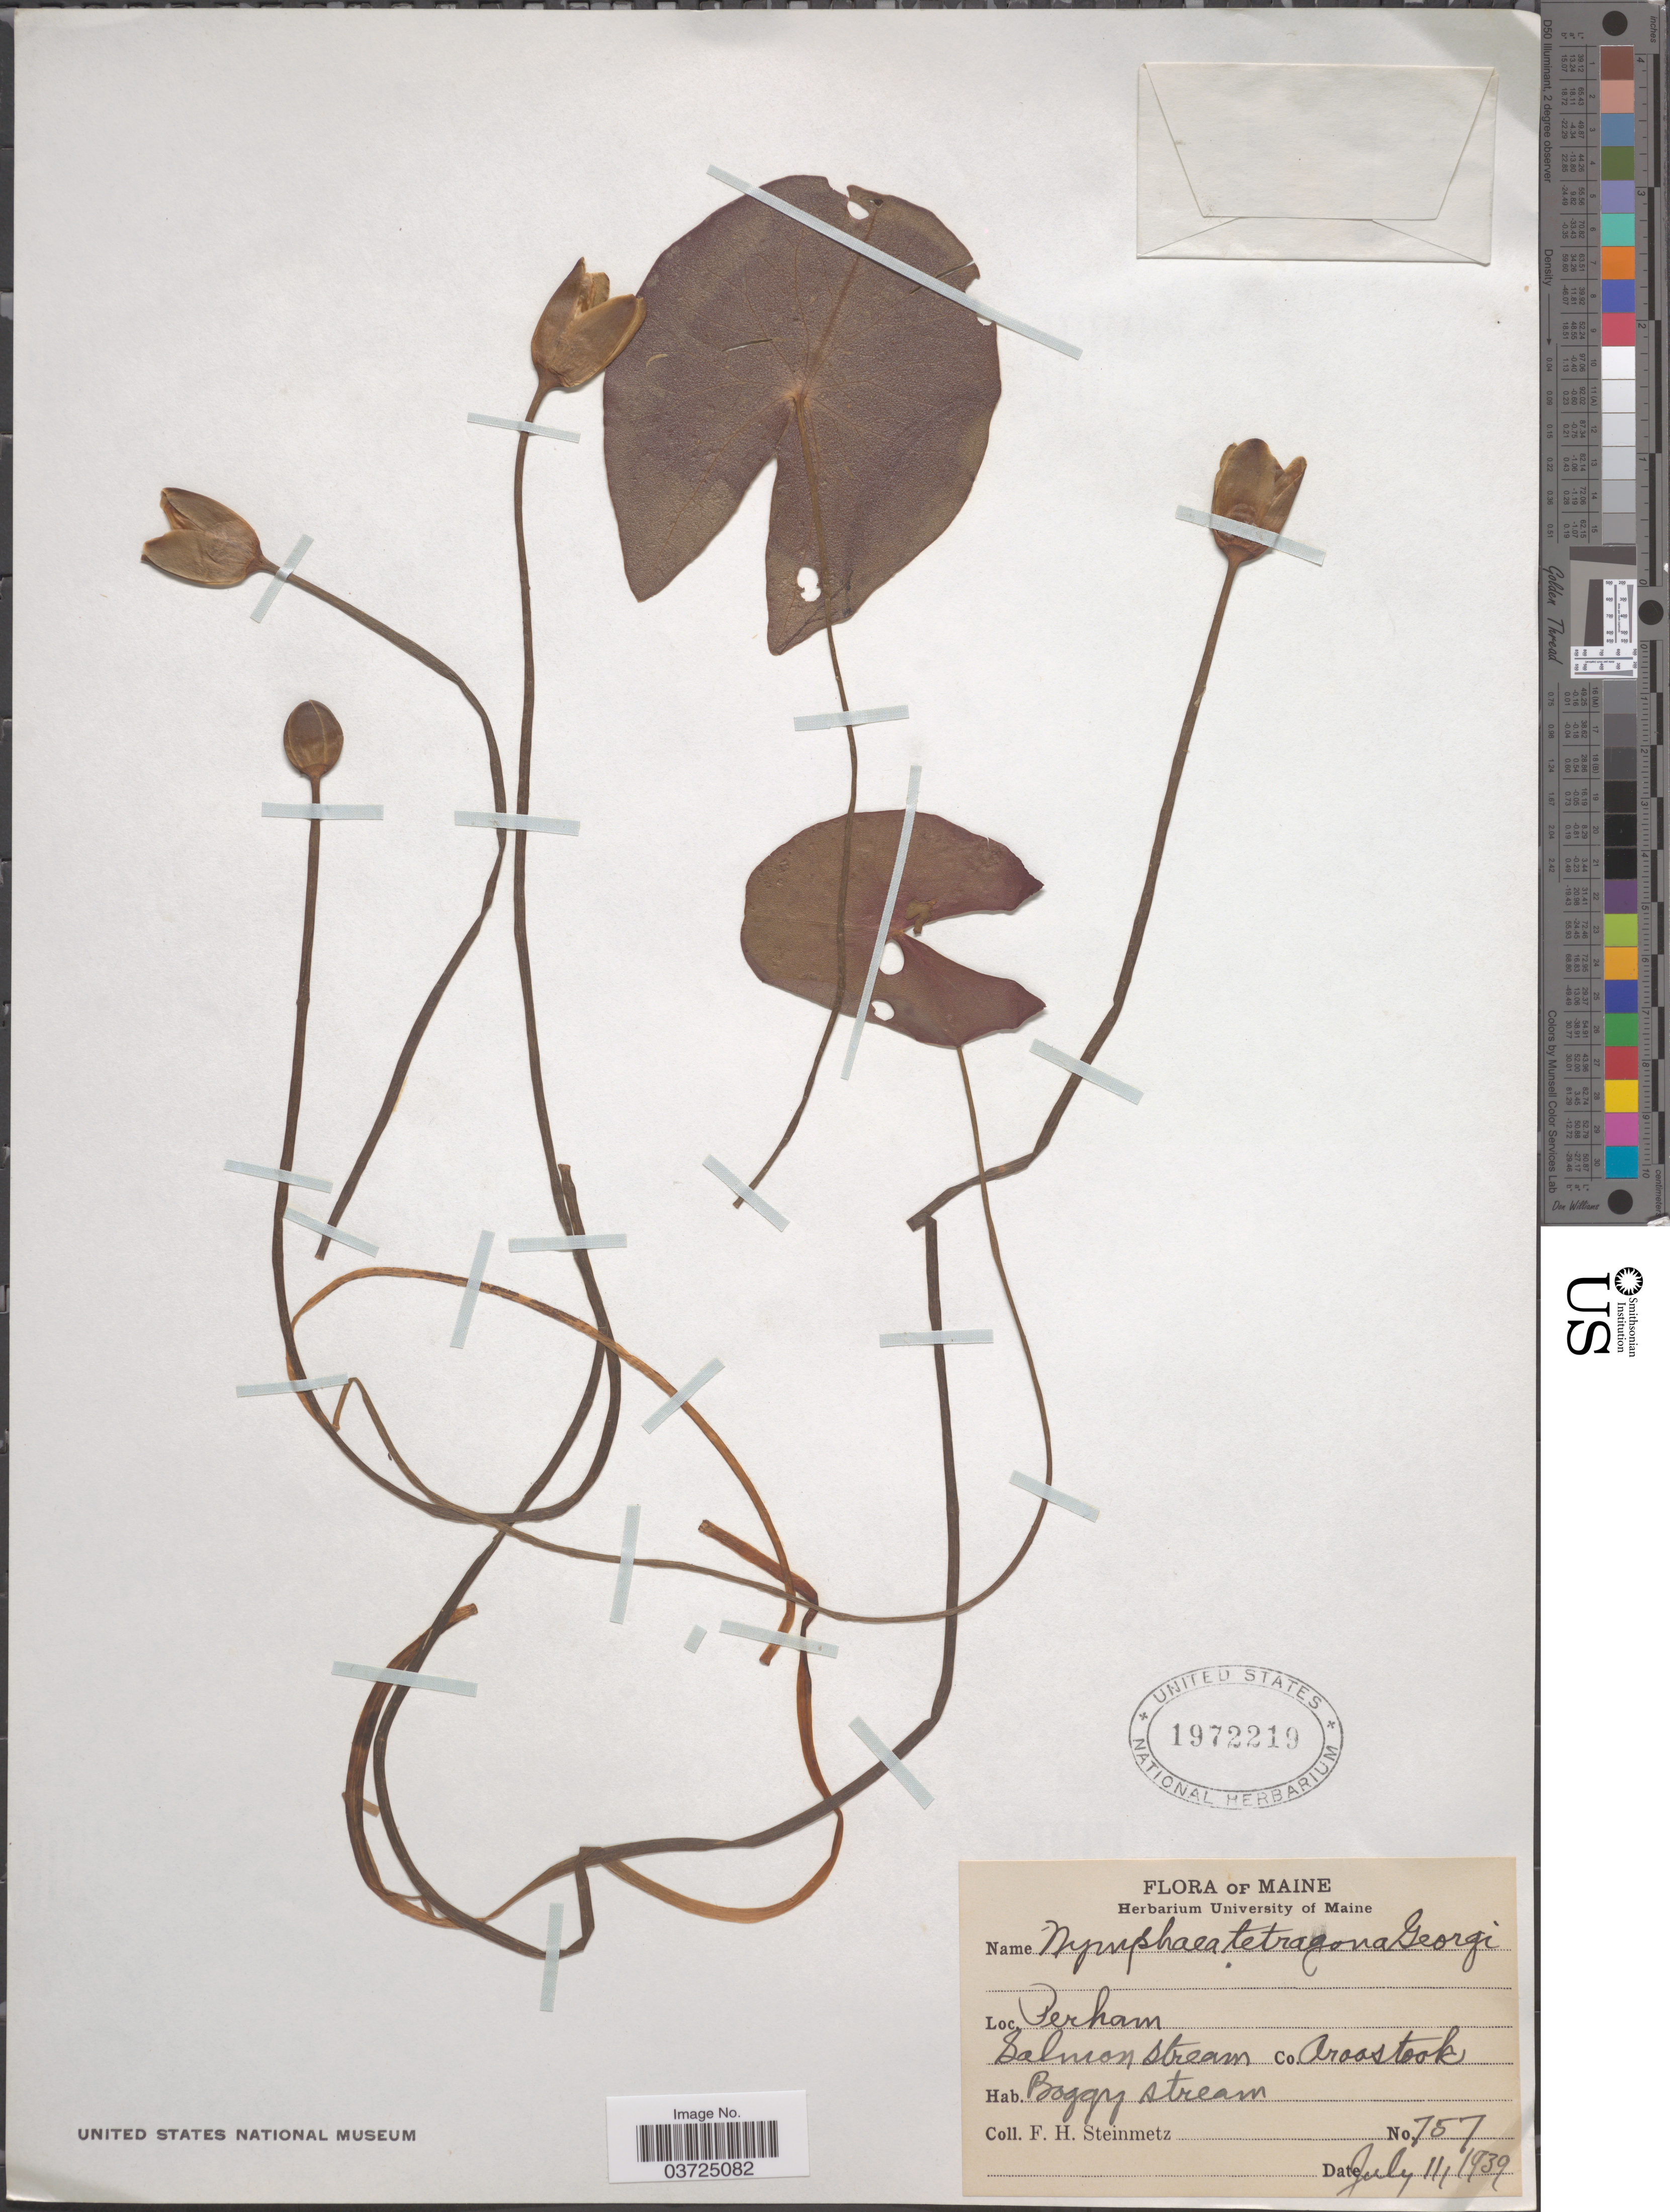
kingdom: Plantae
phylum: Tracheophyta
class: Magnoliopsida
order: Nymphaeales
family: Nymphaeaceae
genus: Nymphaea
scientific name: Nymphaea tetragona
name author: Georgi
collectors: F. H. Steinmetz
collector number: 757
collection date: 1939-07-11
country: United States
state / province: Maine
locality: Perham. Salmon stream Co. Aroostook.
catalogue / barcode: US 1972219